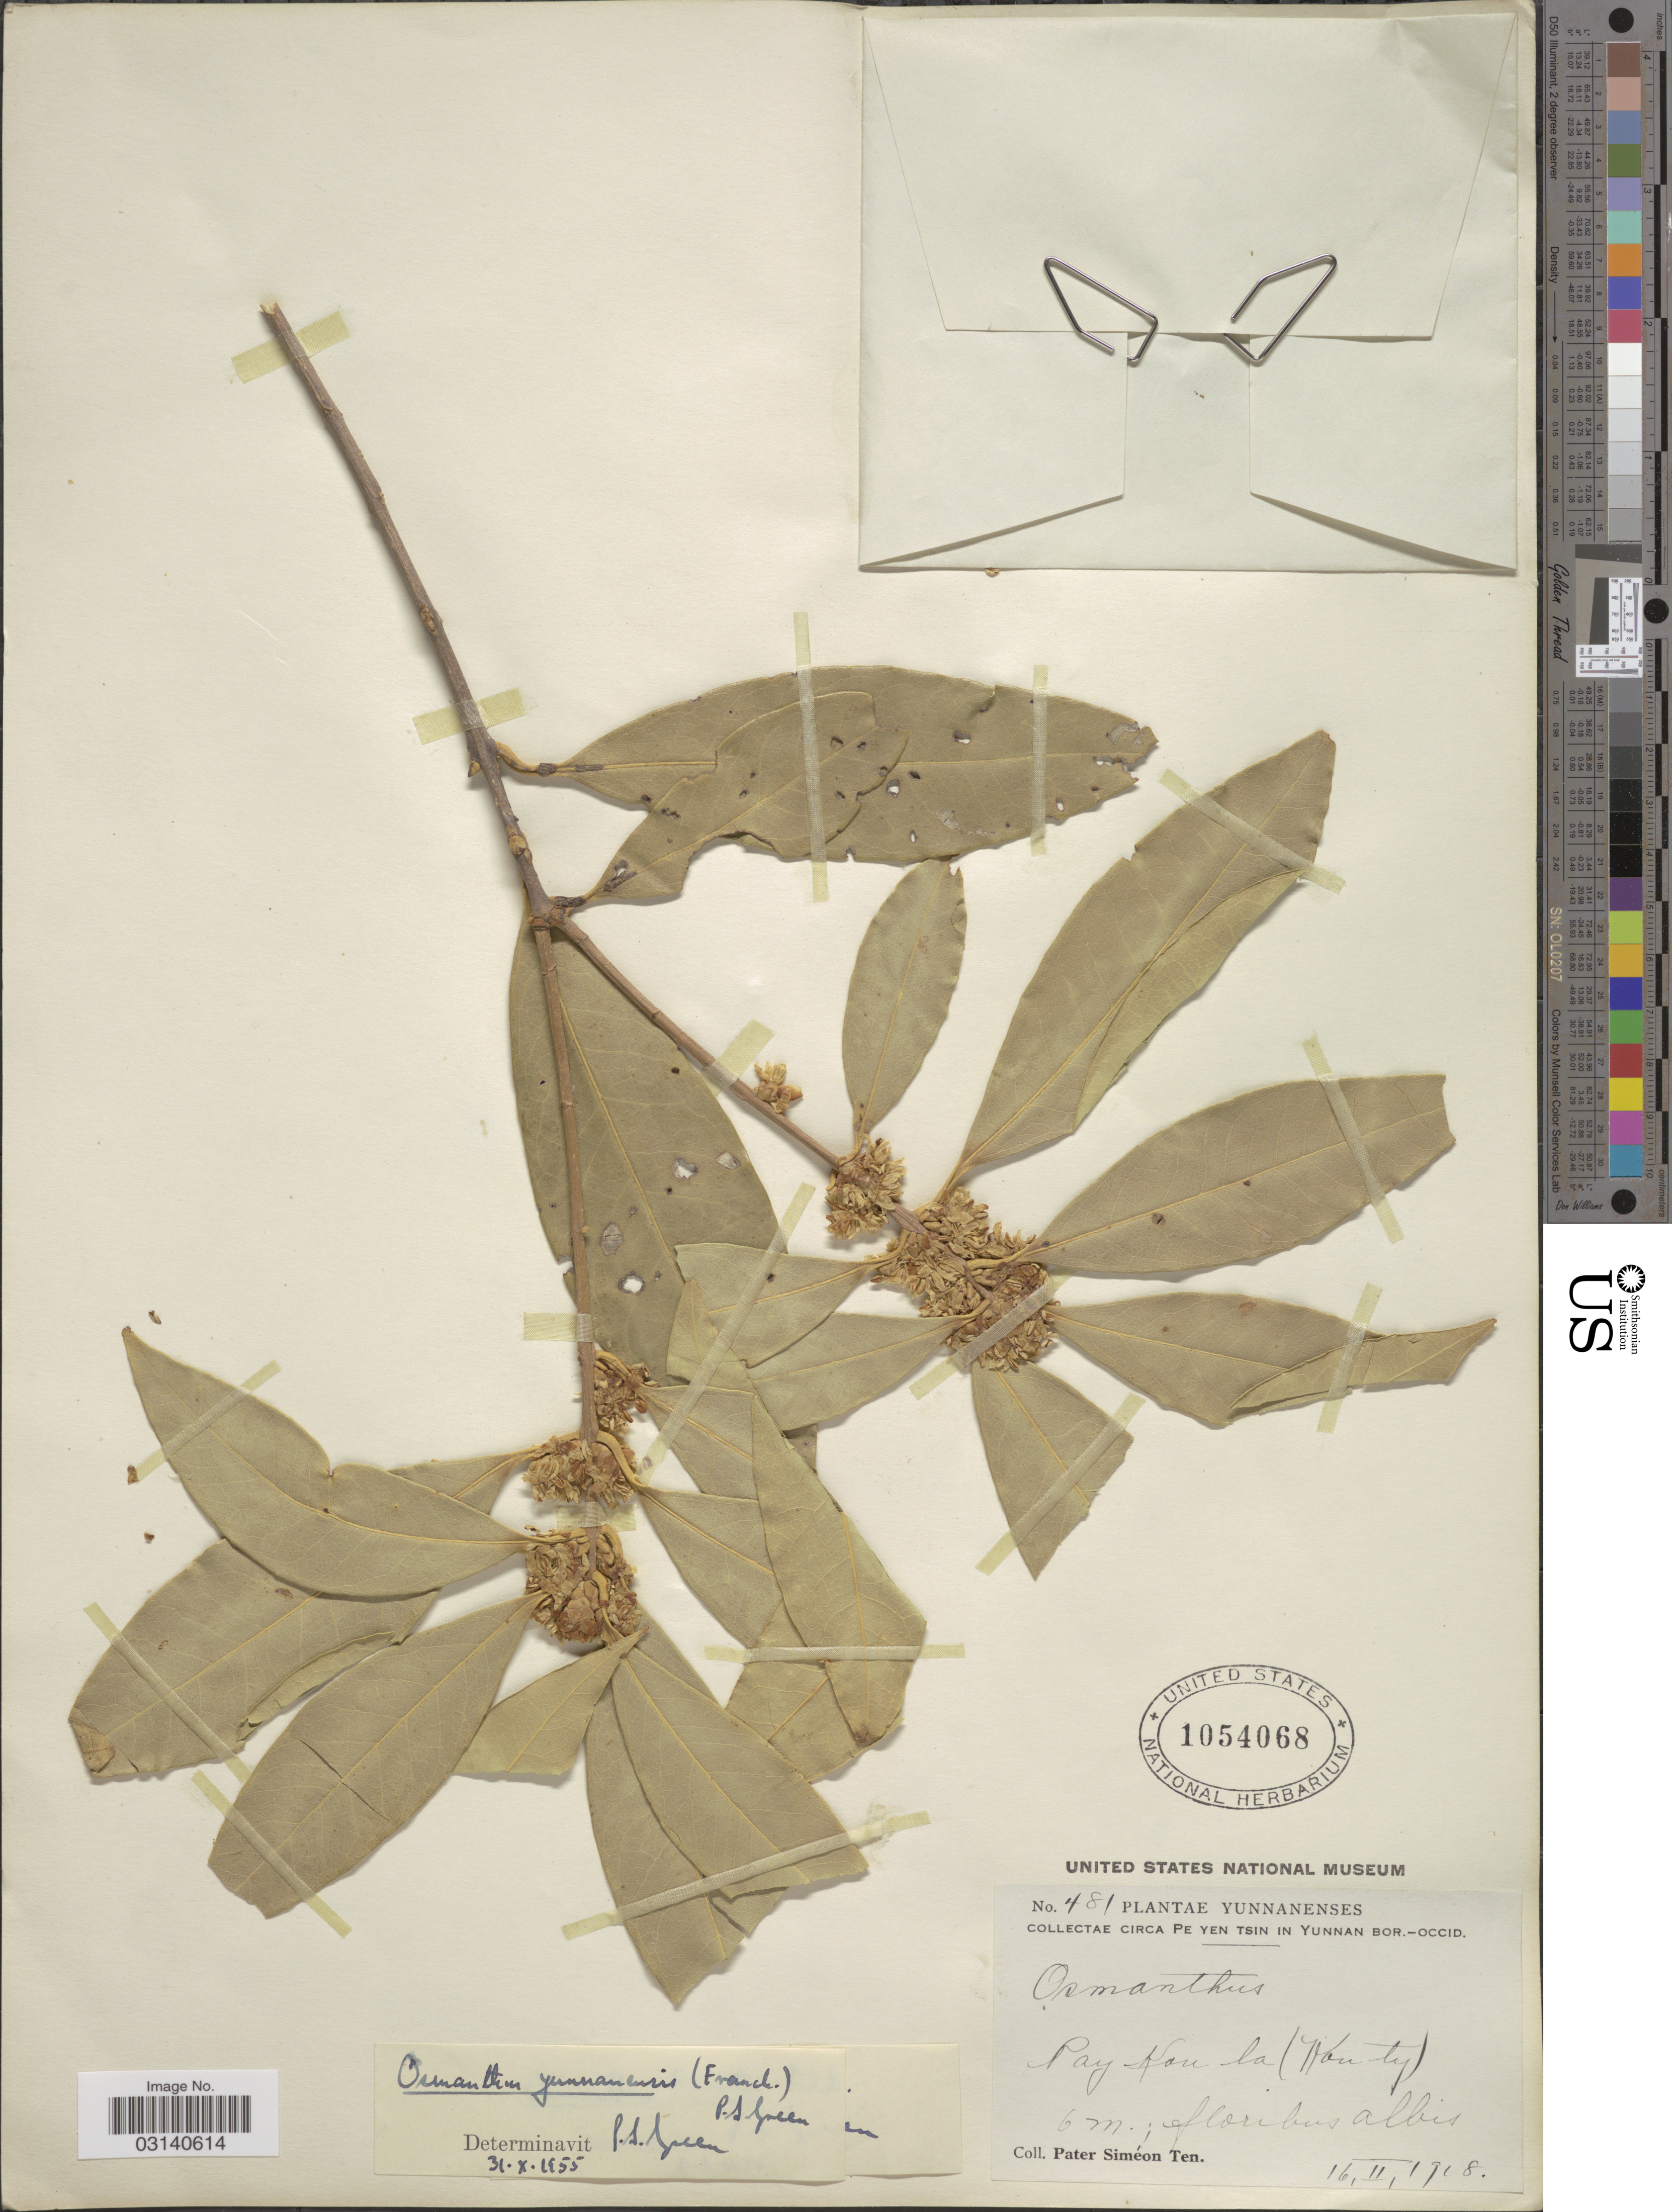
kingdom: Plantae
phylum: Tracheophyta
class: Magnoliopsida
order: Lamiales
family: Oleaceae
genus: Osmanthus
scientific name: Osmanthus yunnanensis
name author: (Franch.) P.S. Green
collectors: P. S. Ten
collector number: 481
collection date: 1918-02-16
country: China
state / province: Yunnan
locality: Circa Pe Yen Tsin in Yunnan Bor.-Occid., Pay Kau la (Hou ty) [interpreted].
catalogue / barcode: US 1054068